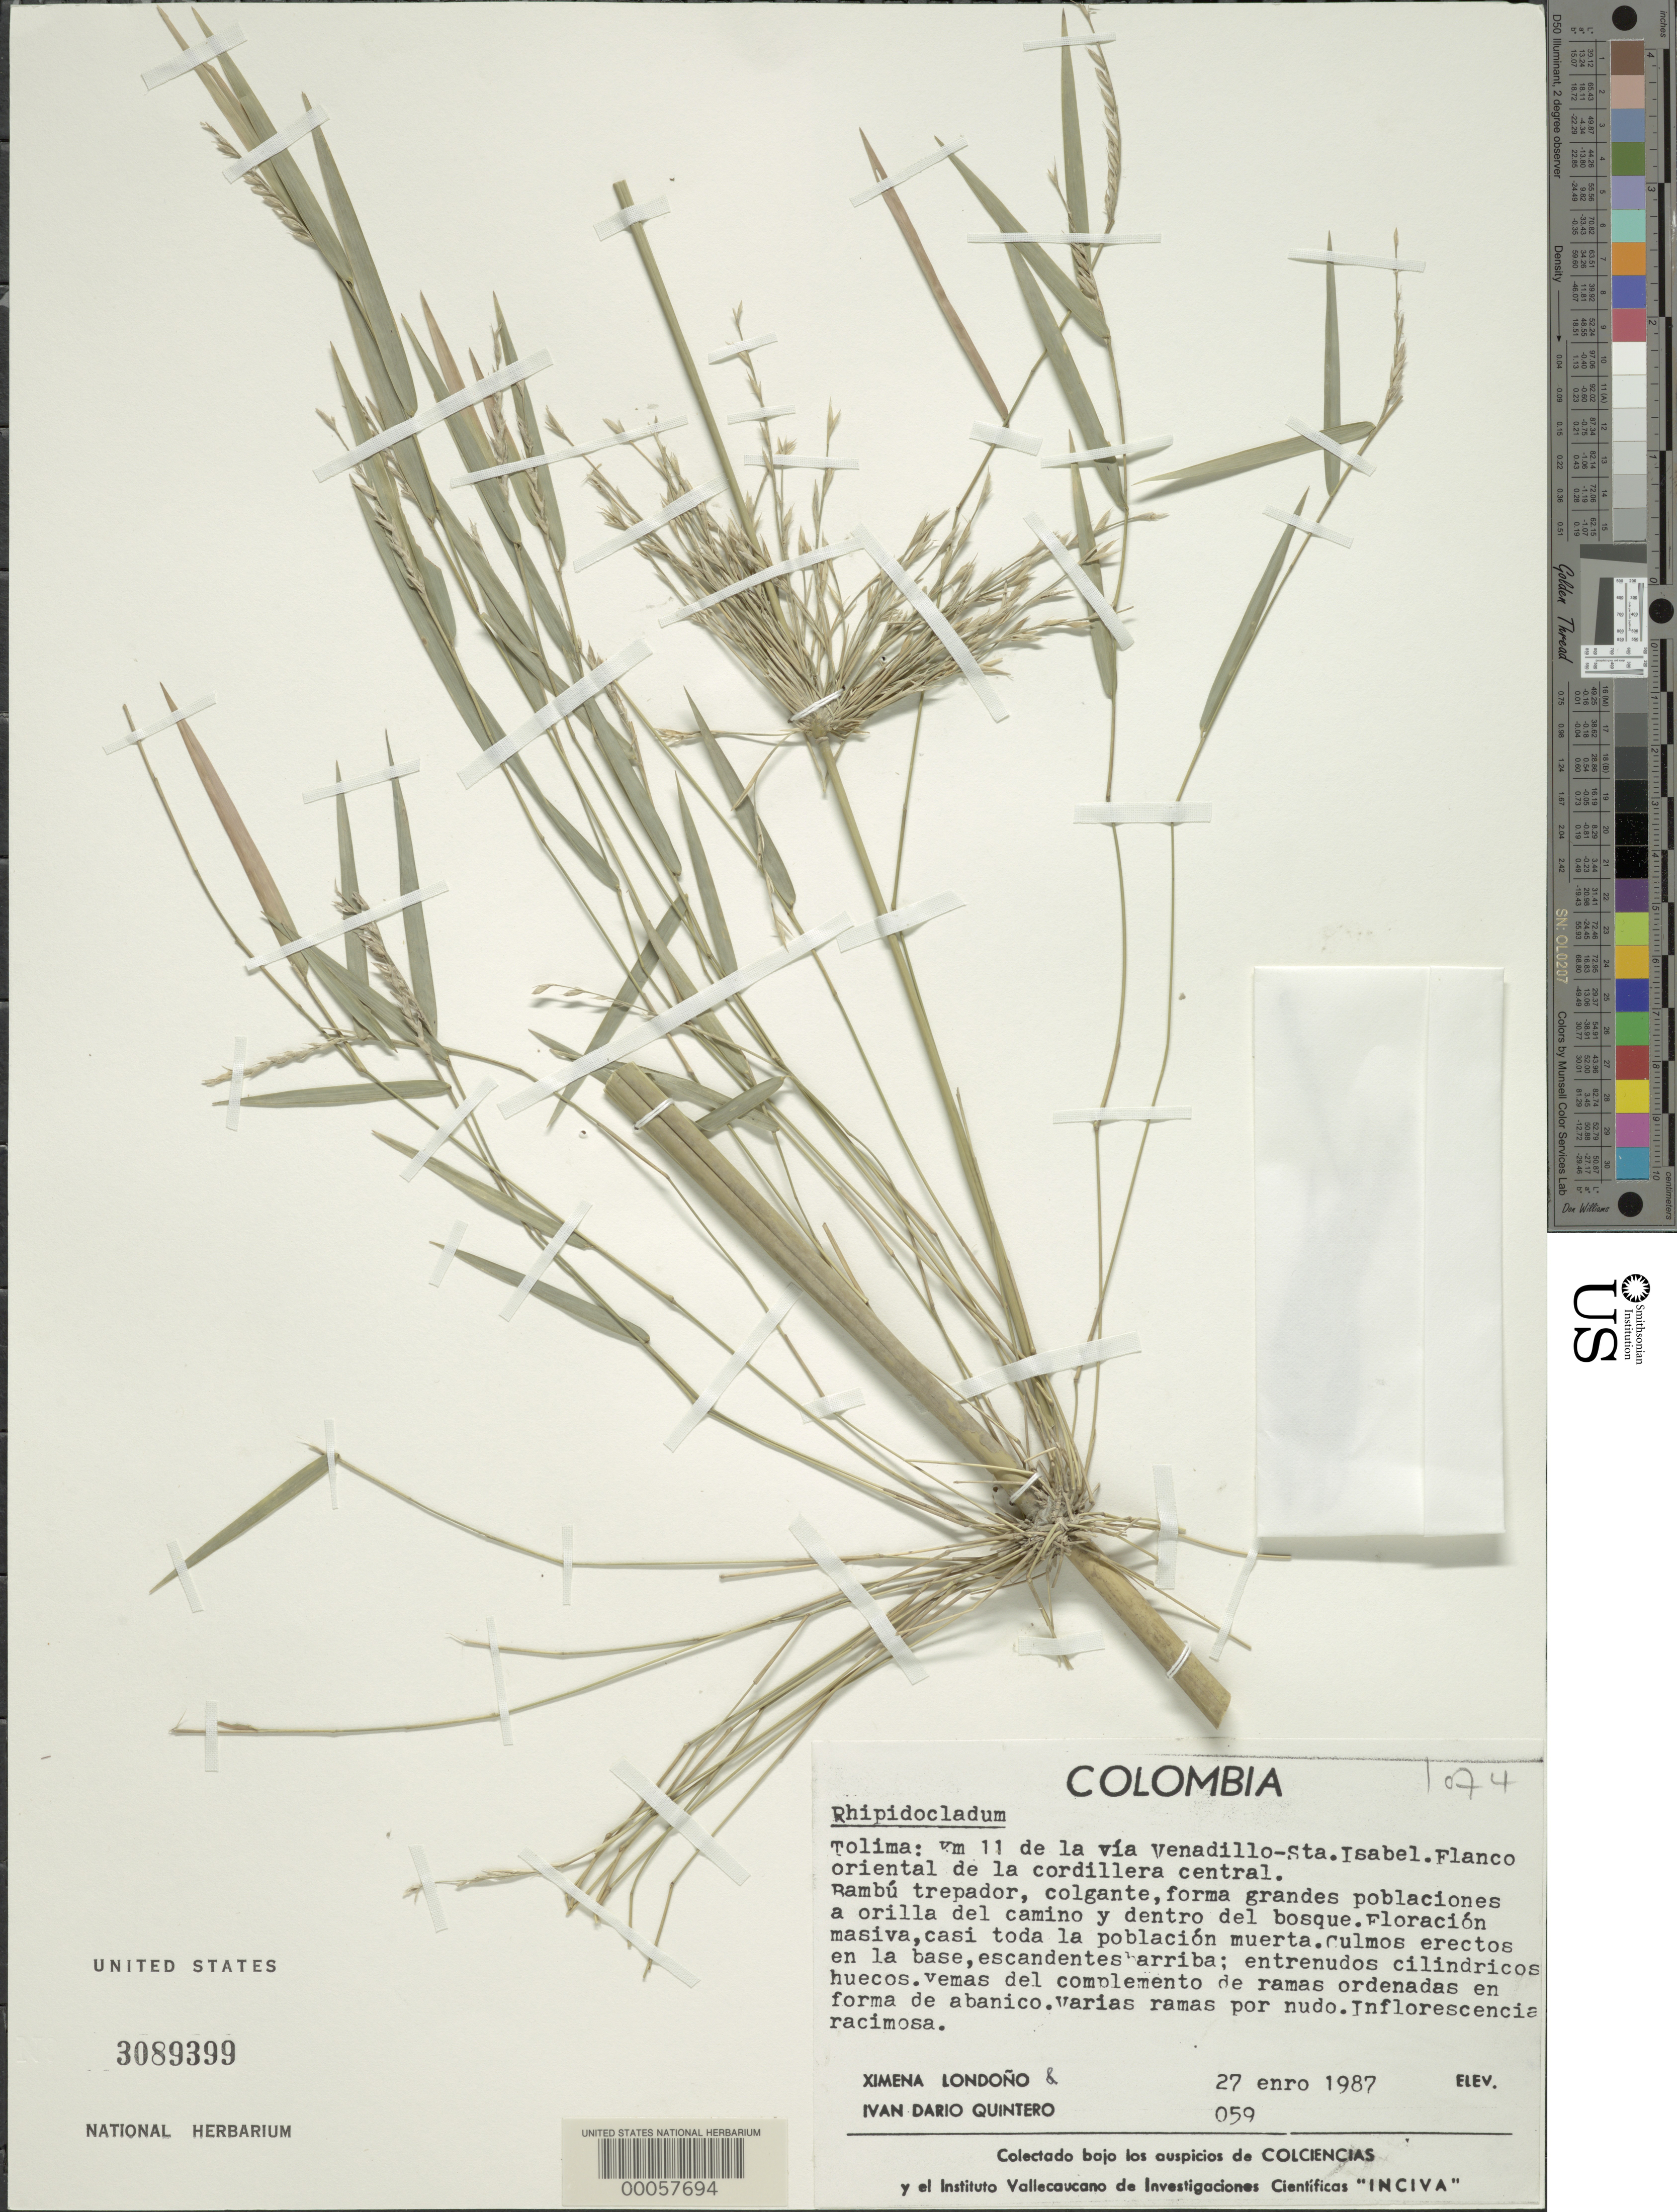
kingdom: Plantae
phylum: Tracheophyta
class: Liliopsida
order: Poales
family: Poaceae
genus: Rhipidocladum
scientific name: Rhipidocladum sp.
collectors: X. Londoño & I. Quintero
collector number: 59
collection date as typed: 27 Jan 1987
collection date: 1987-01-27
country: Colombia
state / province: Tolima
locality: Km 11 of the Venadillo-Sta. Isabel road, on the eastern side of the Central mountain range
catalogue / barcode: US 3089399